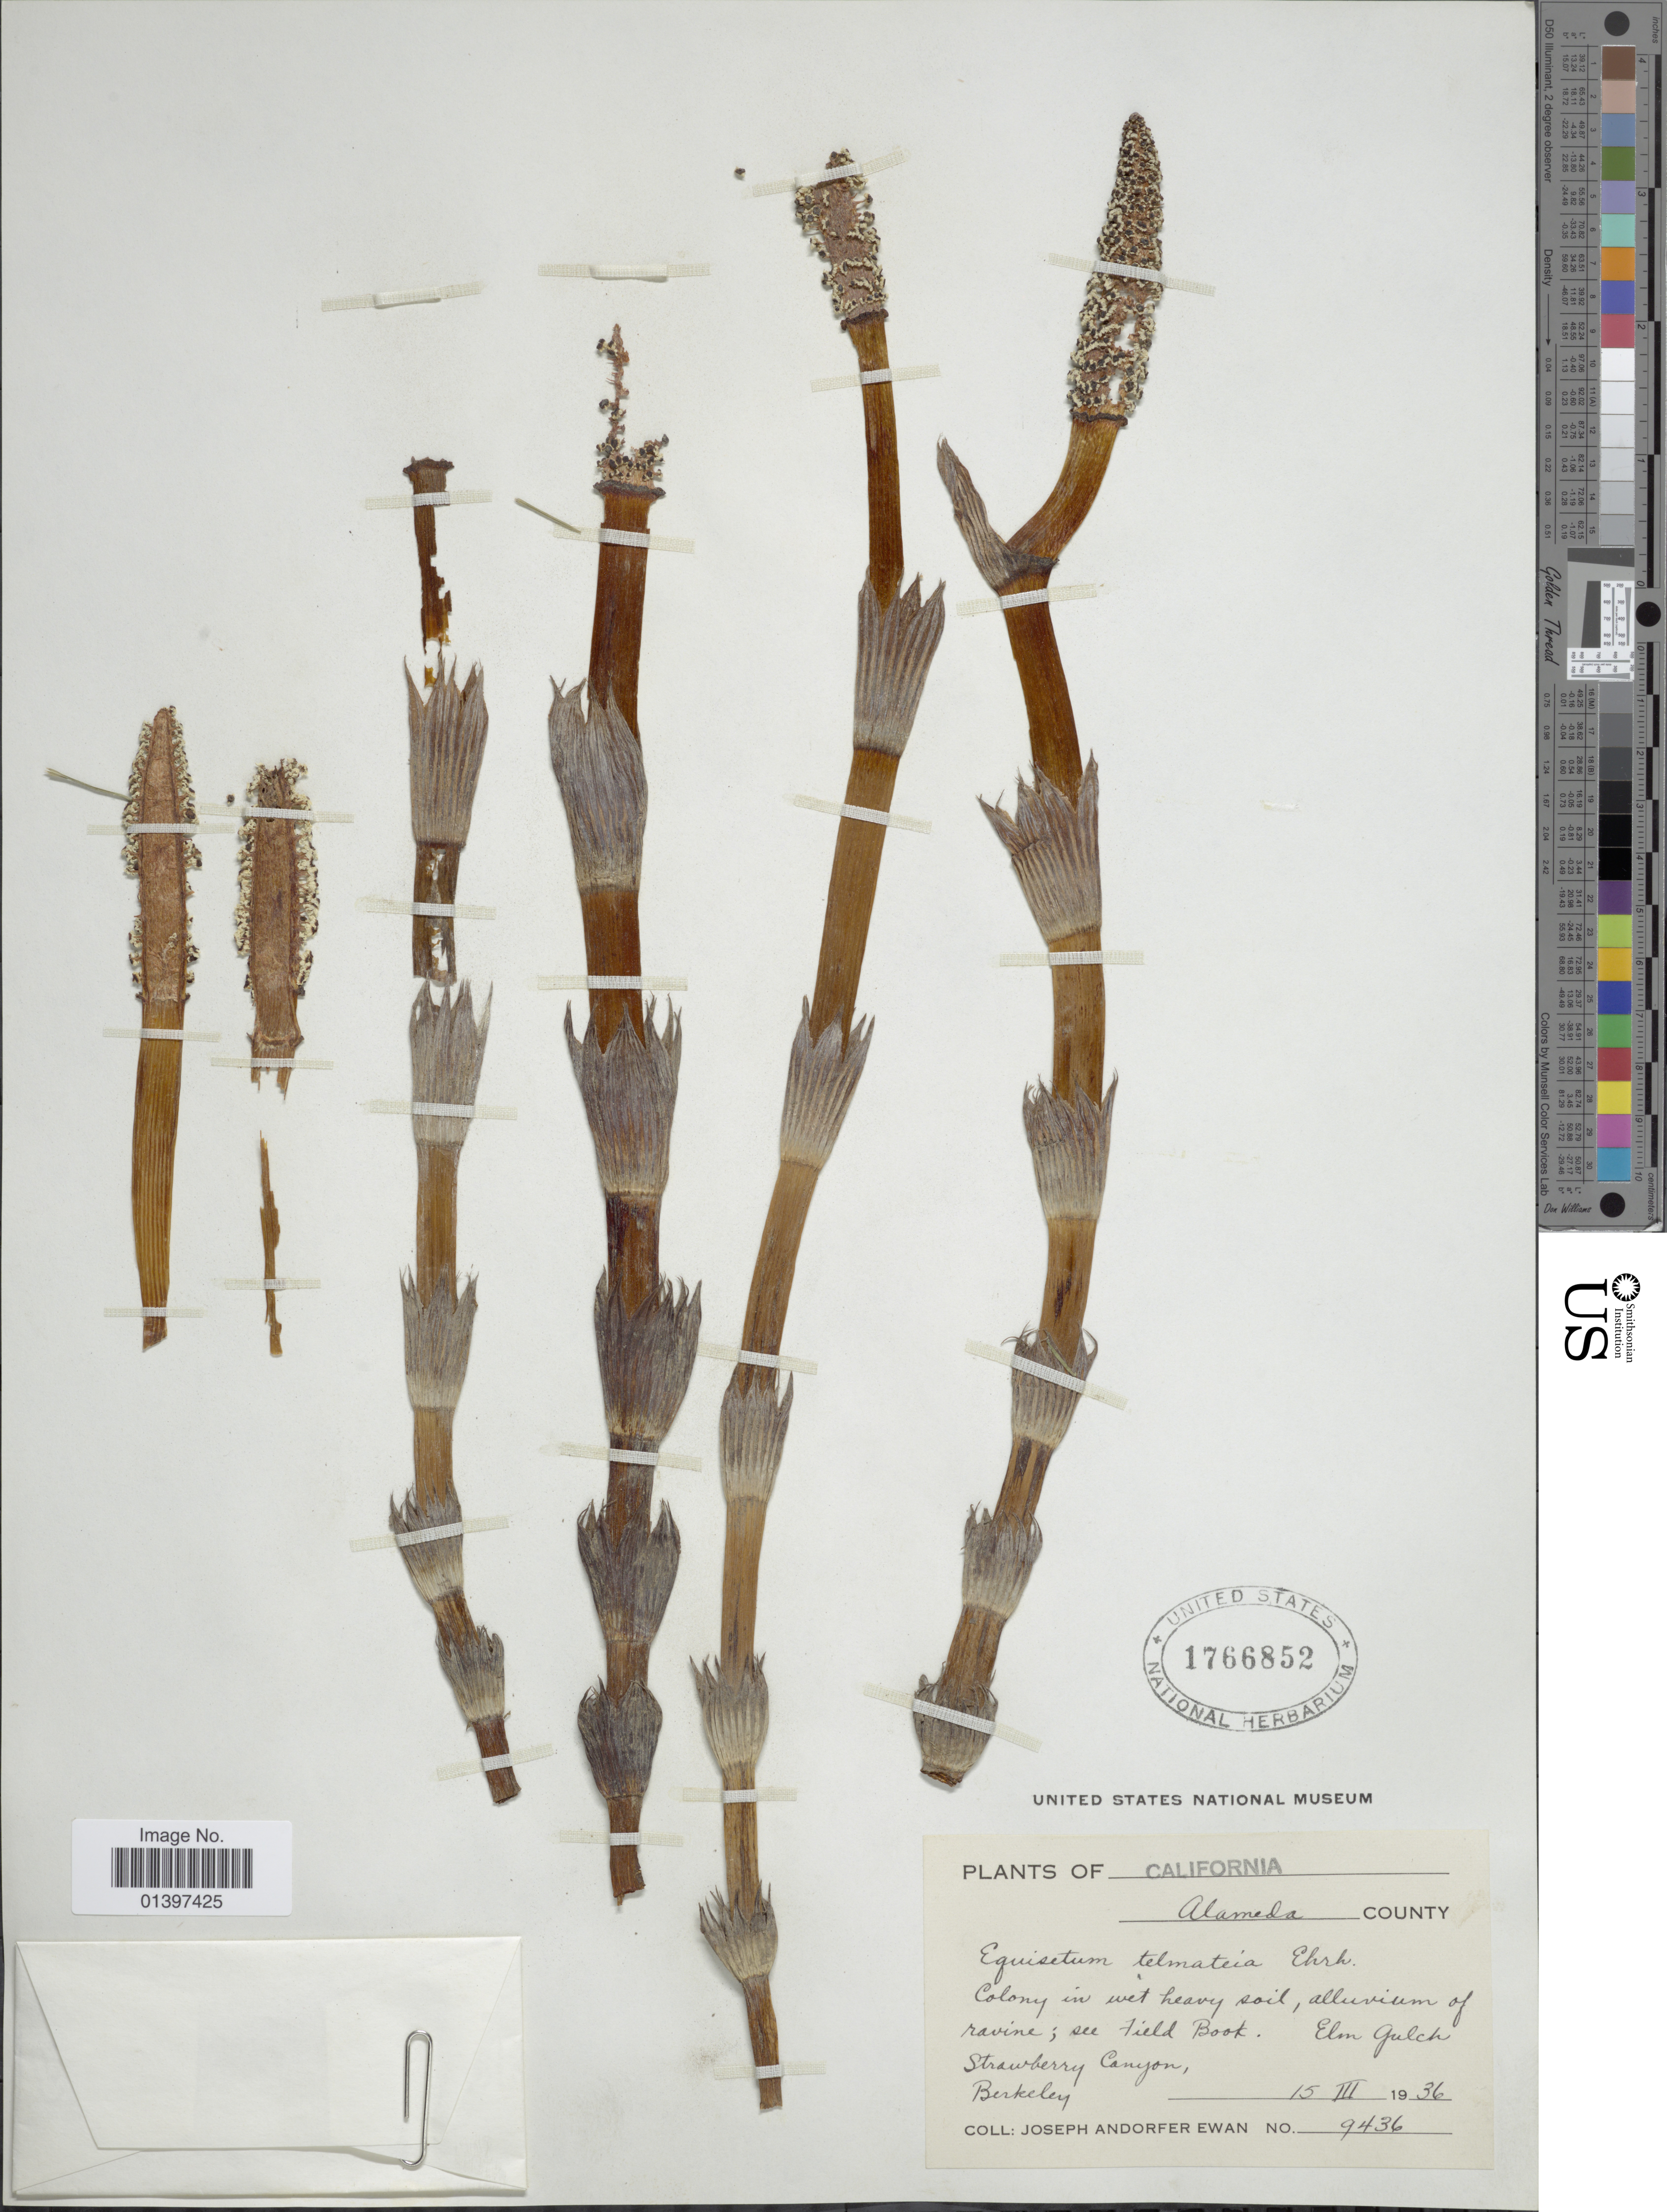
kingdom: Plantae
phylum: Tracheophyta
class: Polypodiopsida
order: Equisetales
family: Equisetaceae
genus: Equisetum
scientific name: Equisetum telmateia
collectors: J. A. Ewan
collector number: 9436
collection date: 1936-03-15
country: United States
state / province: California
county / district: Alameda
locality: Alameda County, Colony in wet heavy soil, alluvium of ravine; see field book, Strawberry Canyon, Berkeley, Elm Gulch.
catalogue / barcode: US 1766852